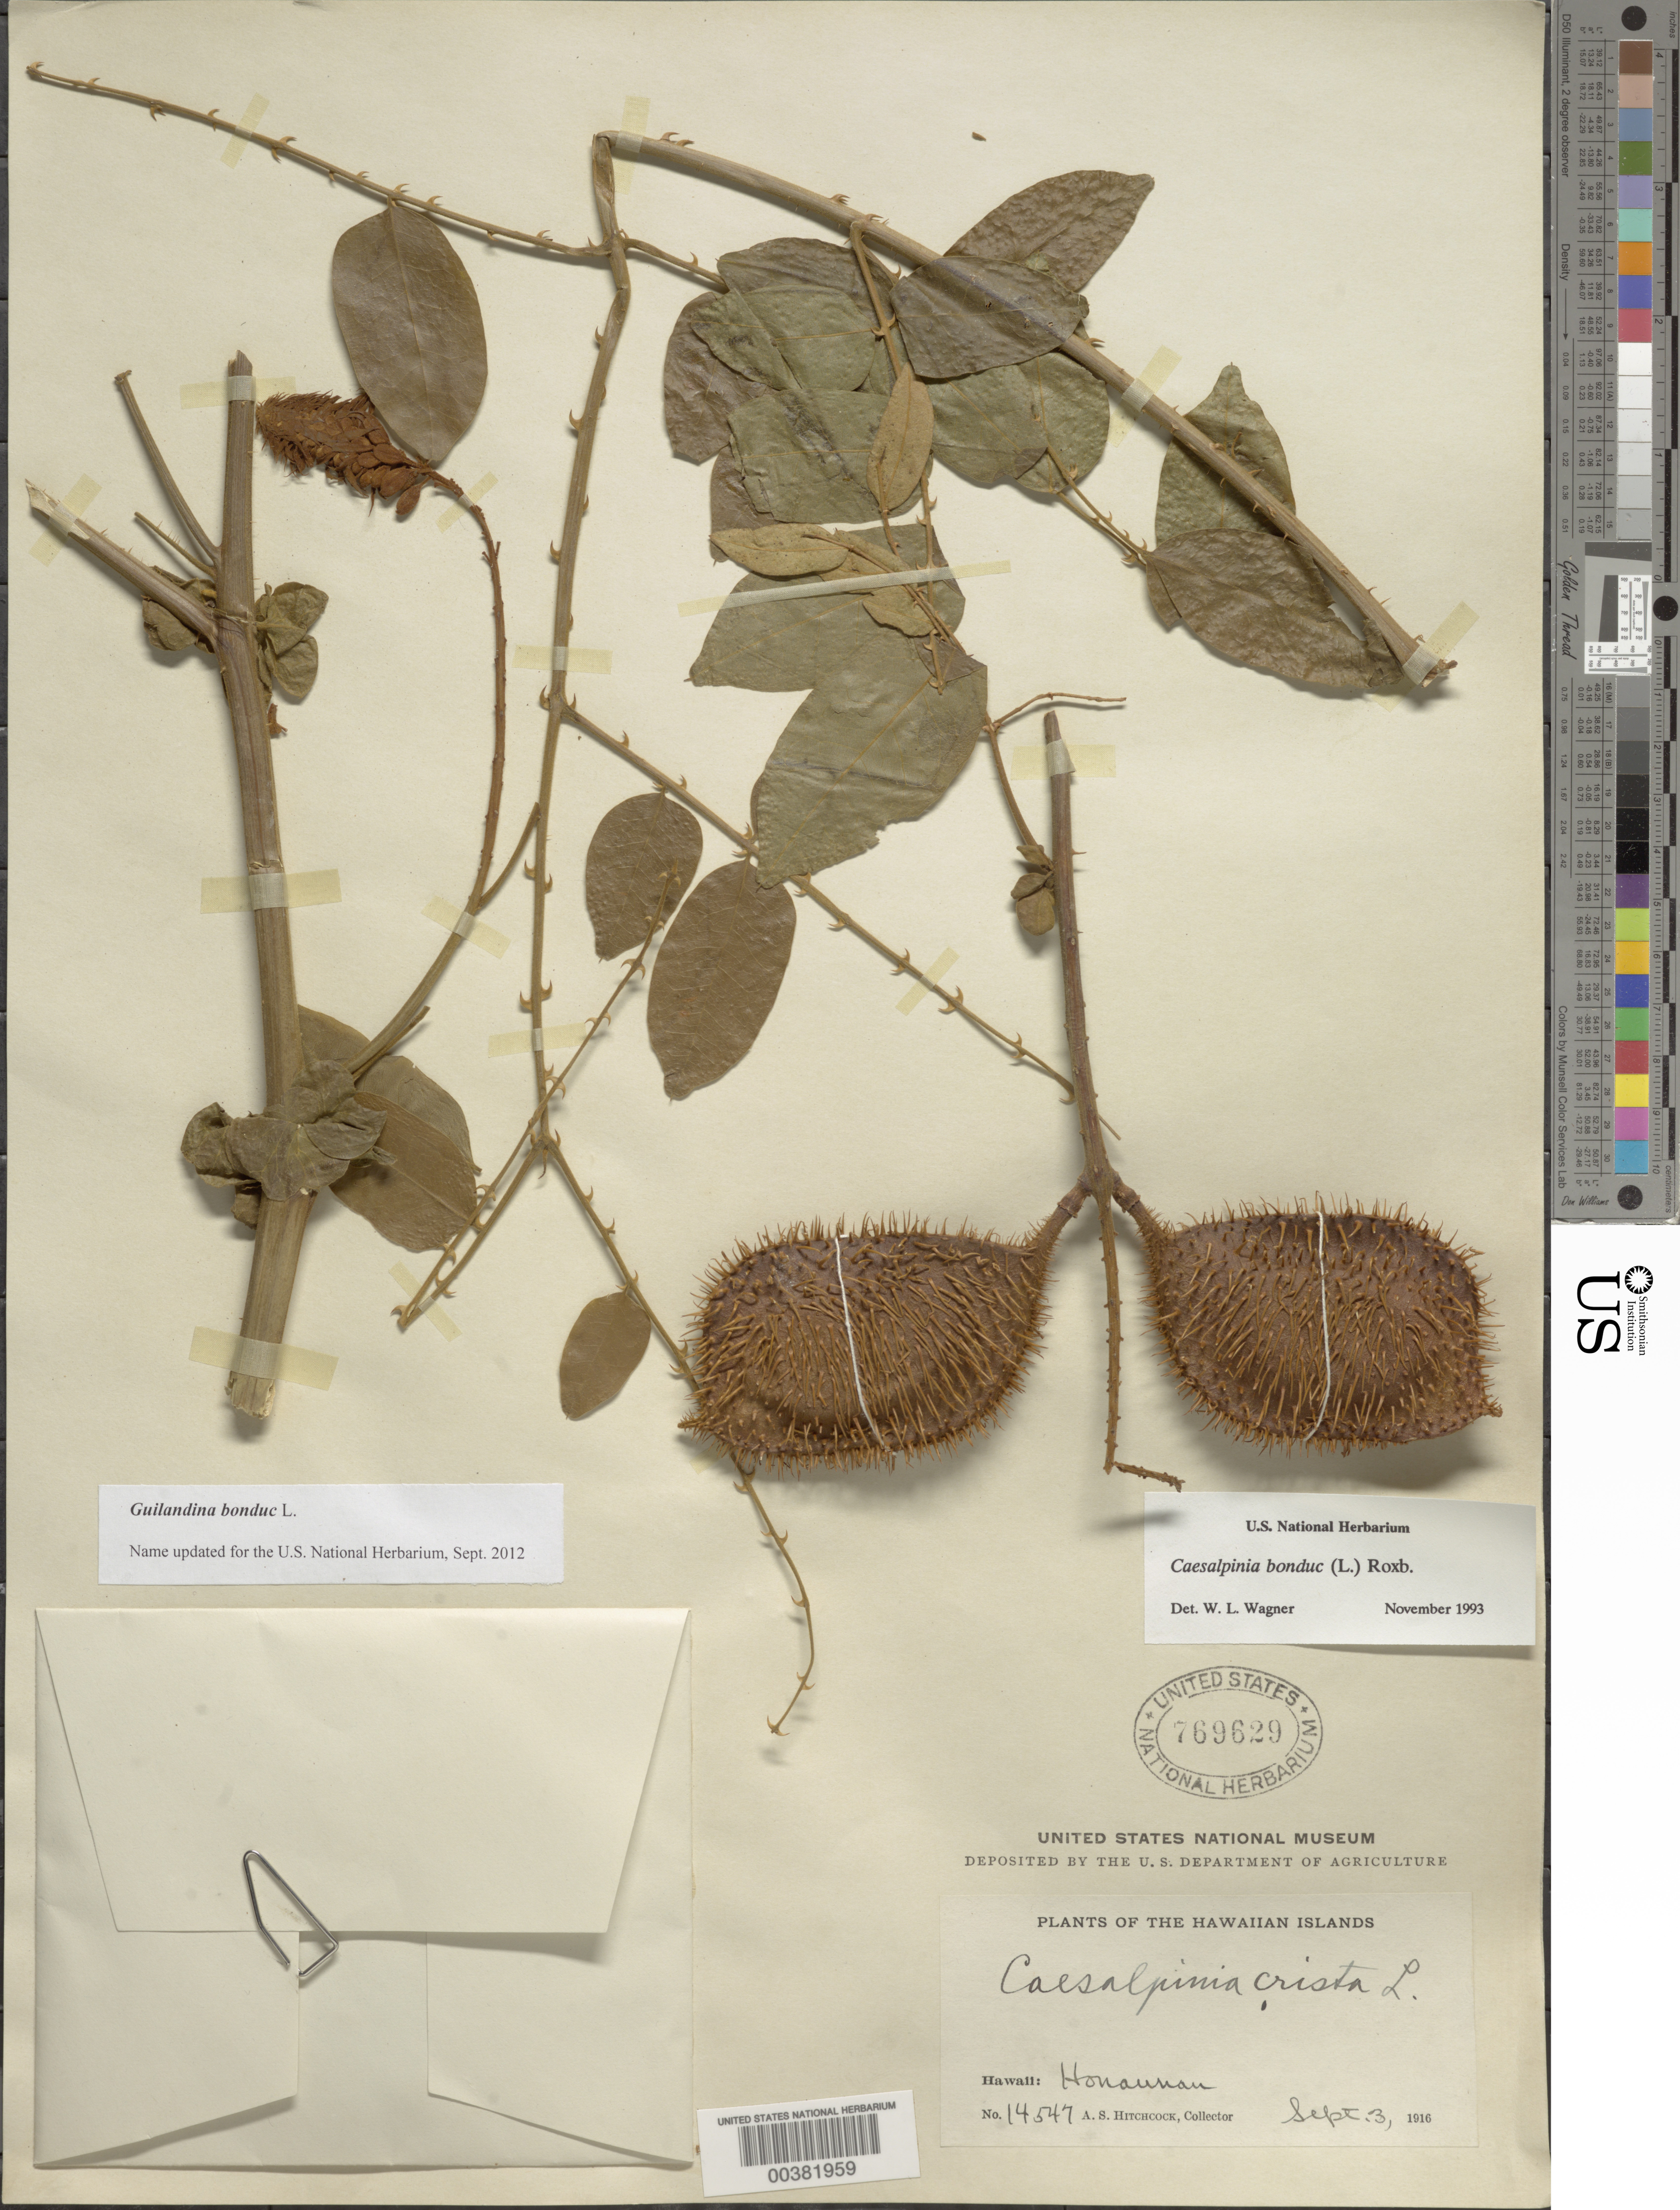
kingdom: Plantae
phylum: Tracheophyta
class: Magnoliopsida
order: Fabales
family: Fabaceae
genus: Guilandina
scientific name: Guilandina bonduc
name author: L.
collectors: A. S. Hitchcock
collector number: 14547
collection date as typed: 03 Sep 1916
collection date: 1916-09-03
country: United States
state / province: Hawaii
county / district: Hawaii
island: Hawaii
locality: Honaunan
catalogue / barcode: US 769629